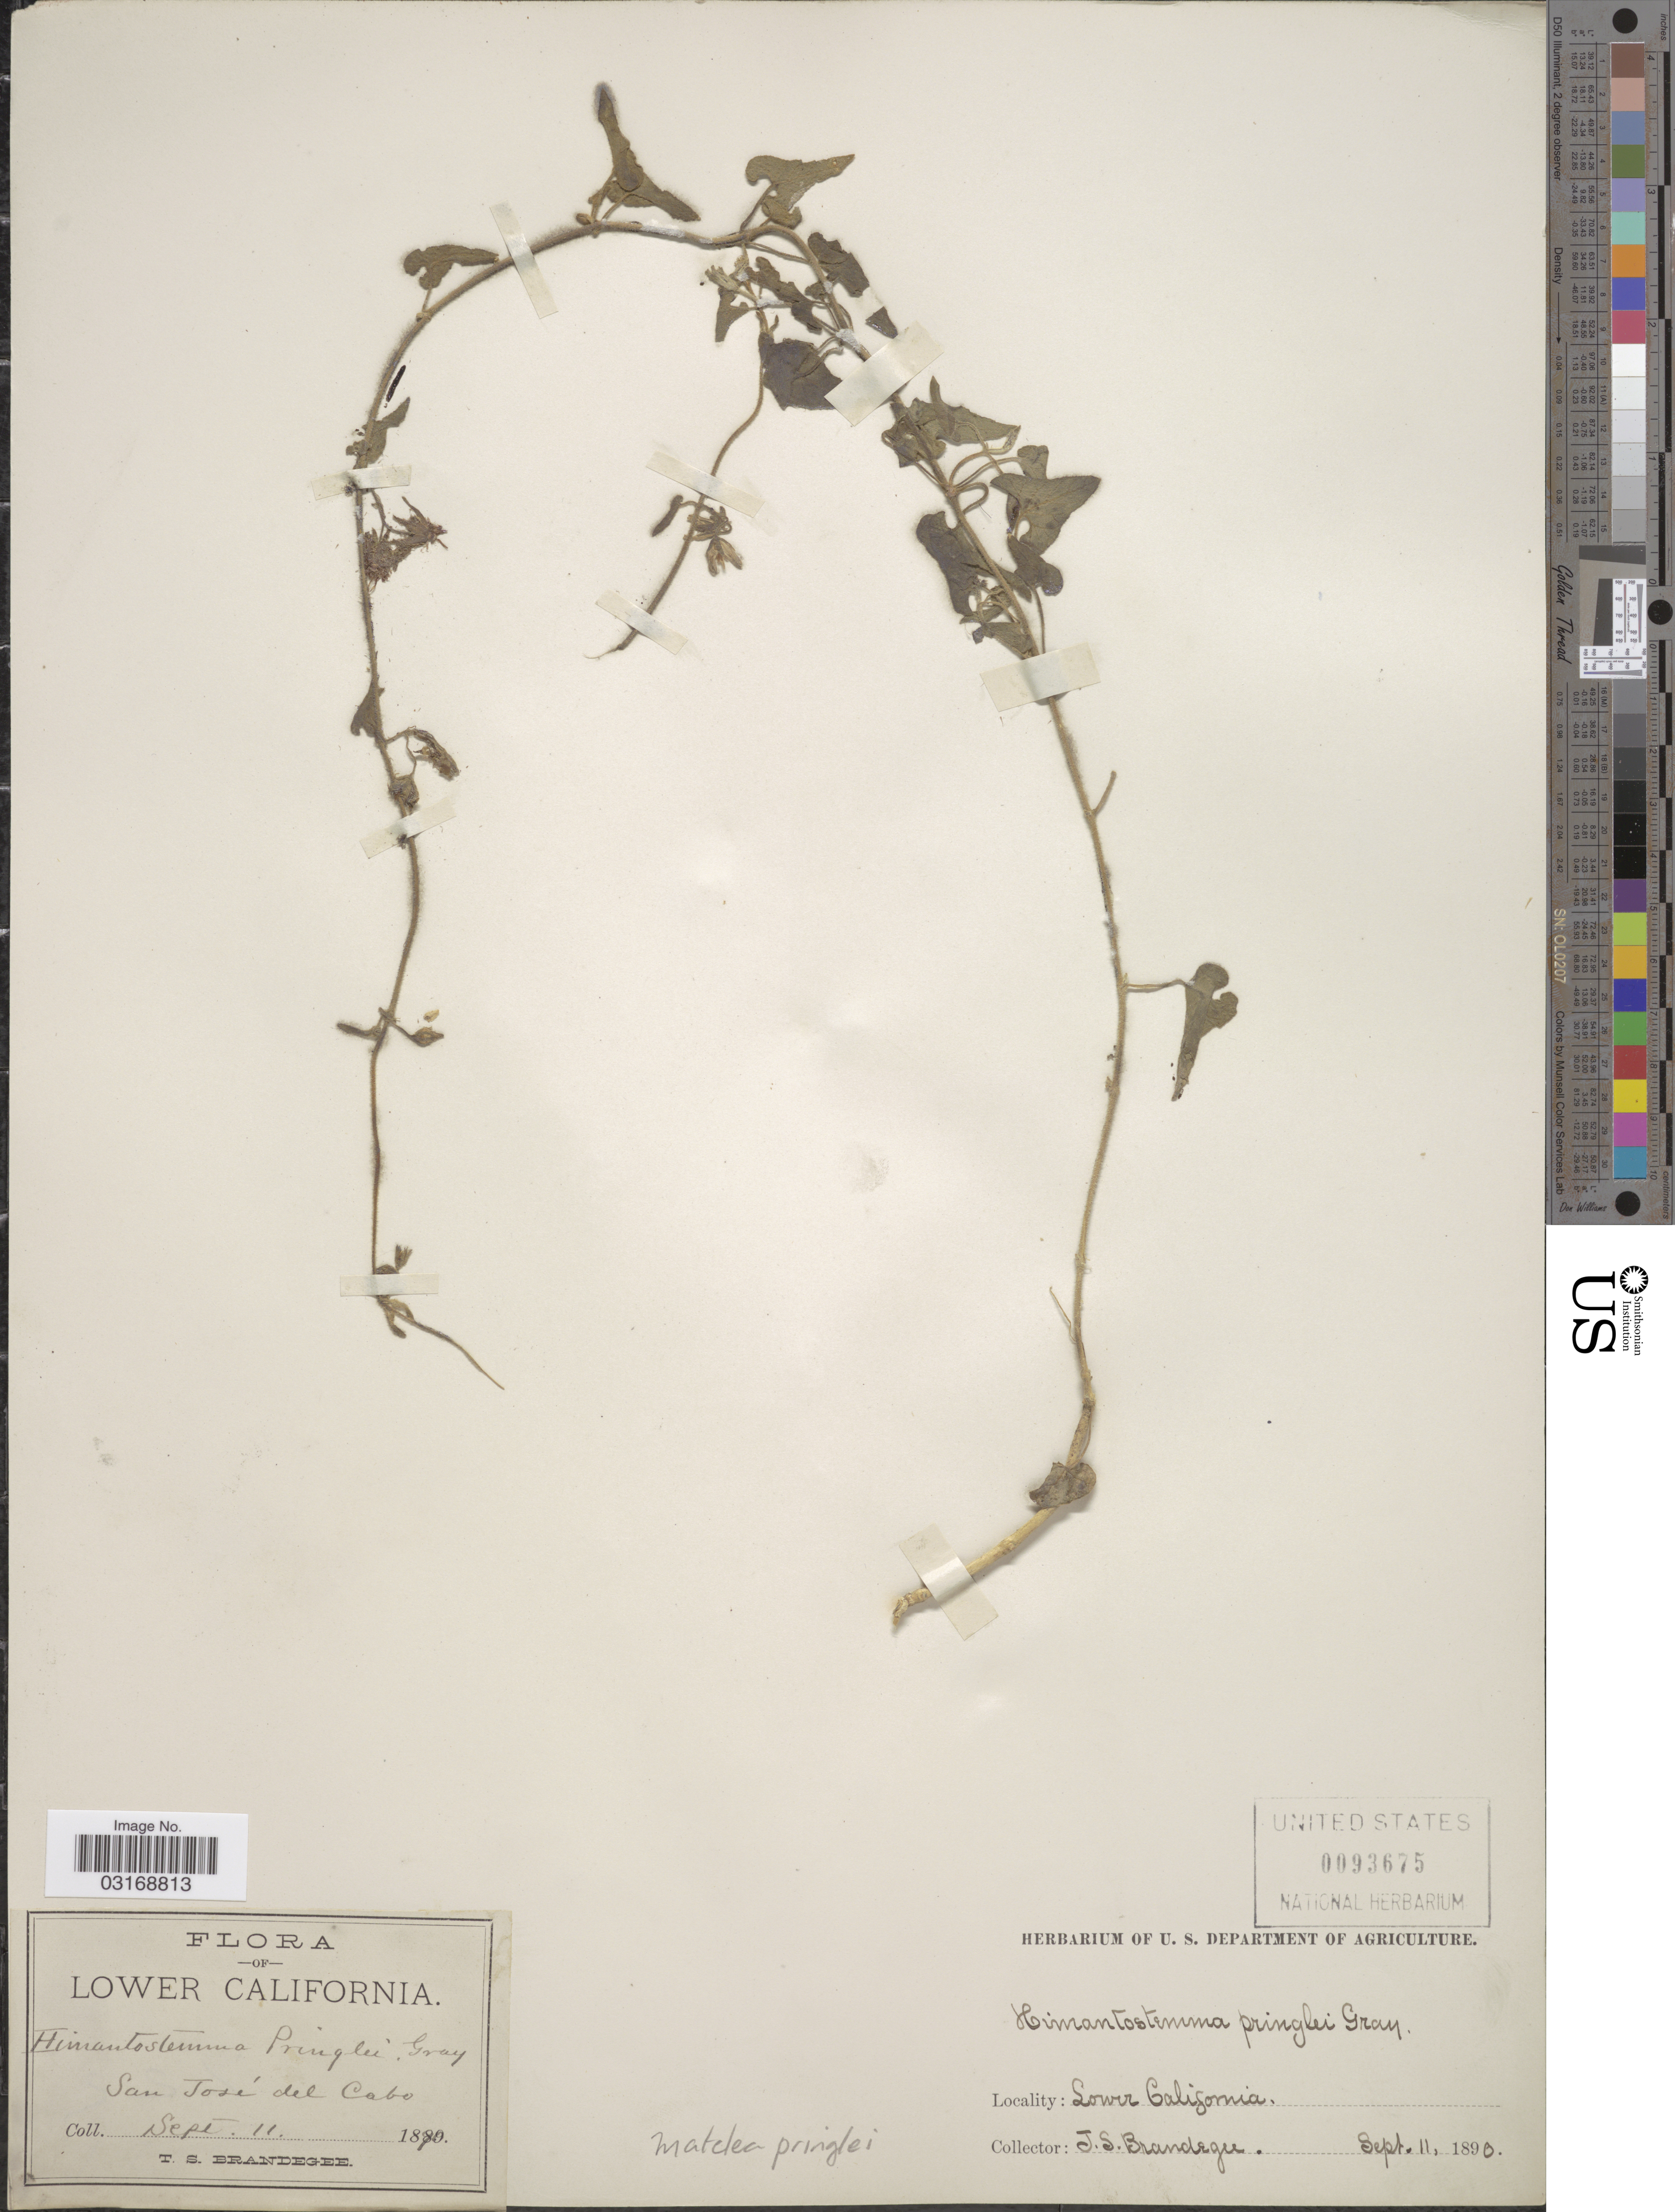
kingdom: Plantae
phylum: Tracheophyta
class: Magnoliopsida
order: Gentianales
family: Apocynaceae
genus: Matelea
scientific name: Matelea pringlei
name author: Woodson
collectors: T. S. Brandegee (herbarium)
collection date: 1893-09-11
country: Mexico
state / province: Baja California Sur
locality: San José del Cabo.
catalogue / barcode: US 93675